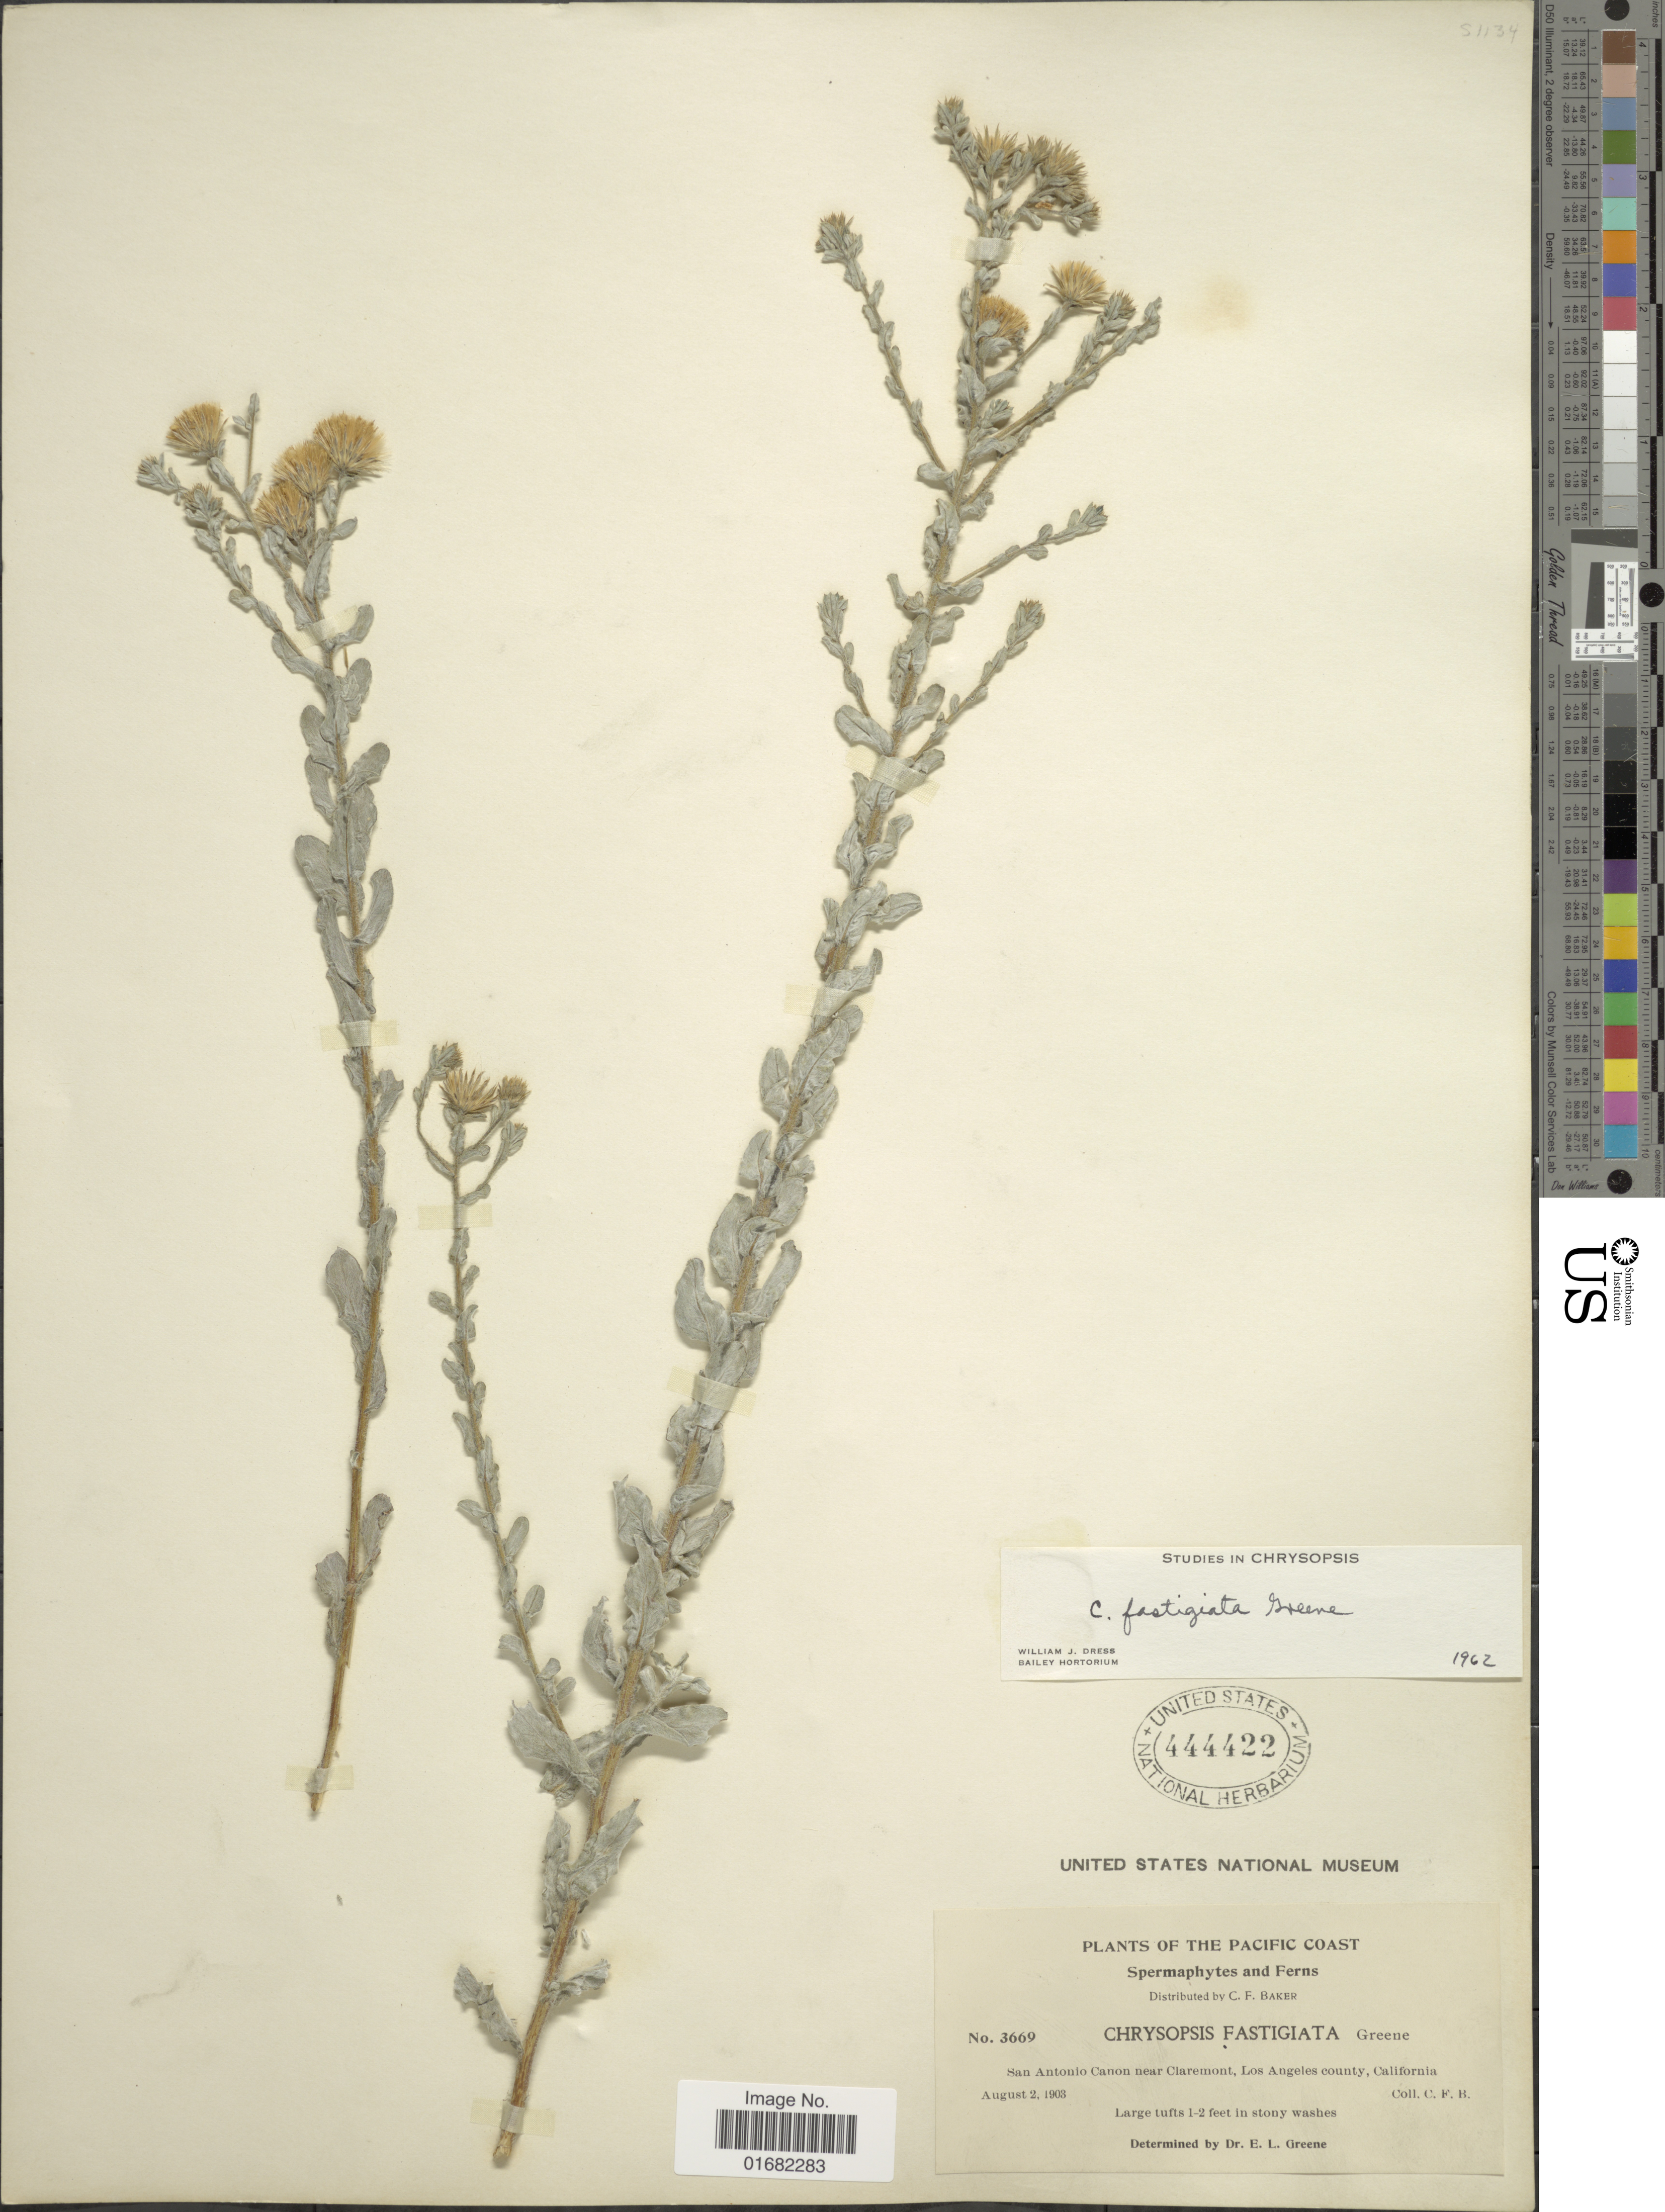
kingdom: Plantae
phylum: Tracheophyta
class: Magnoliopsida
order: Asterales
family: Asteraceae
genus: Heterotheca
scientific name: Heterotheca fastigiata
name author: (Greene) V.L. Harms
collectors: C. F. Baker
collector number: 3669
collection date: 1903-08-02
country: United States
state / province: California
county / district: Los Angeles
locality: Pacific Coast. San Antonio Canon near Claremont, Los Angeles county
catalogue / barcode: US 444422